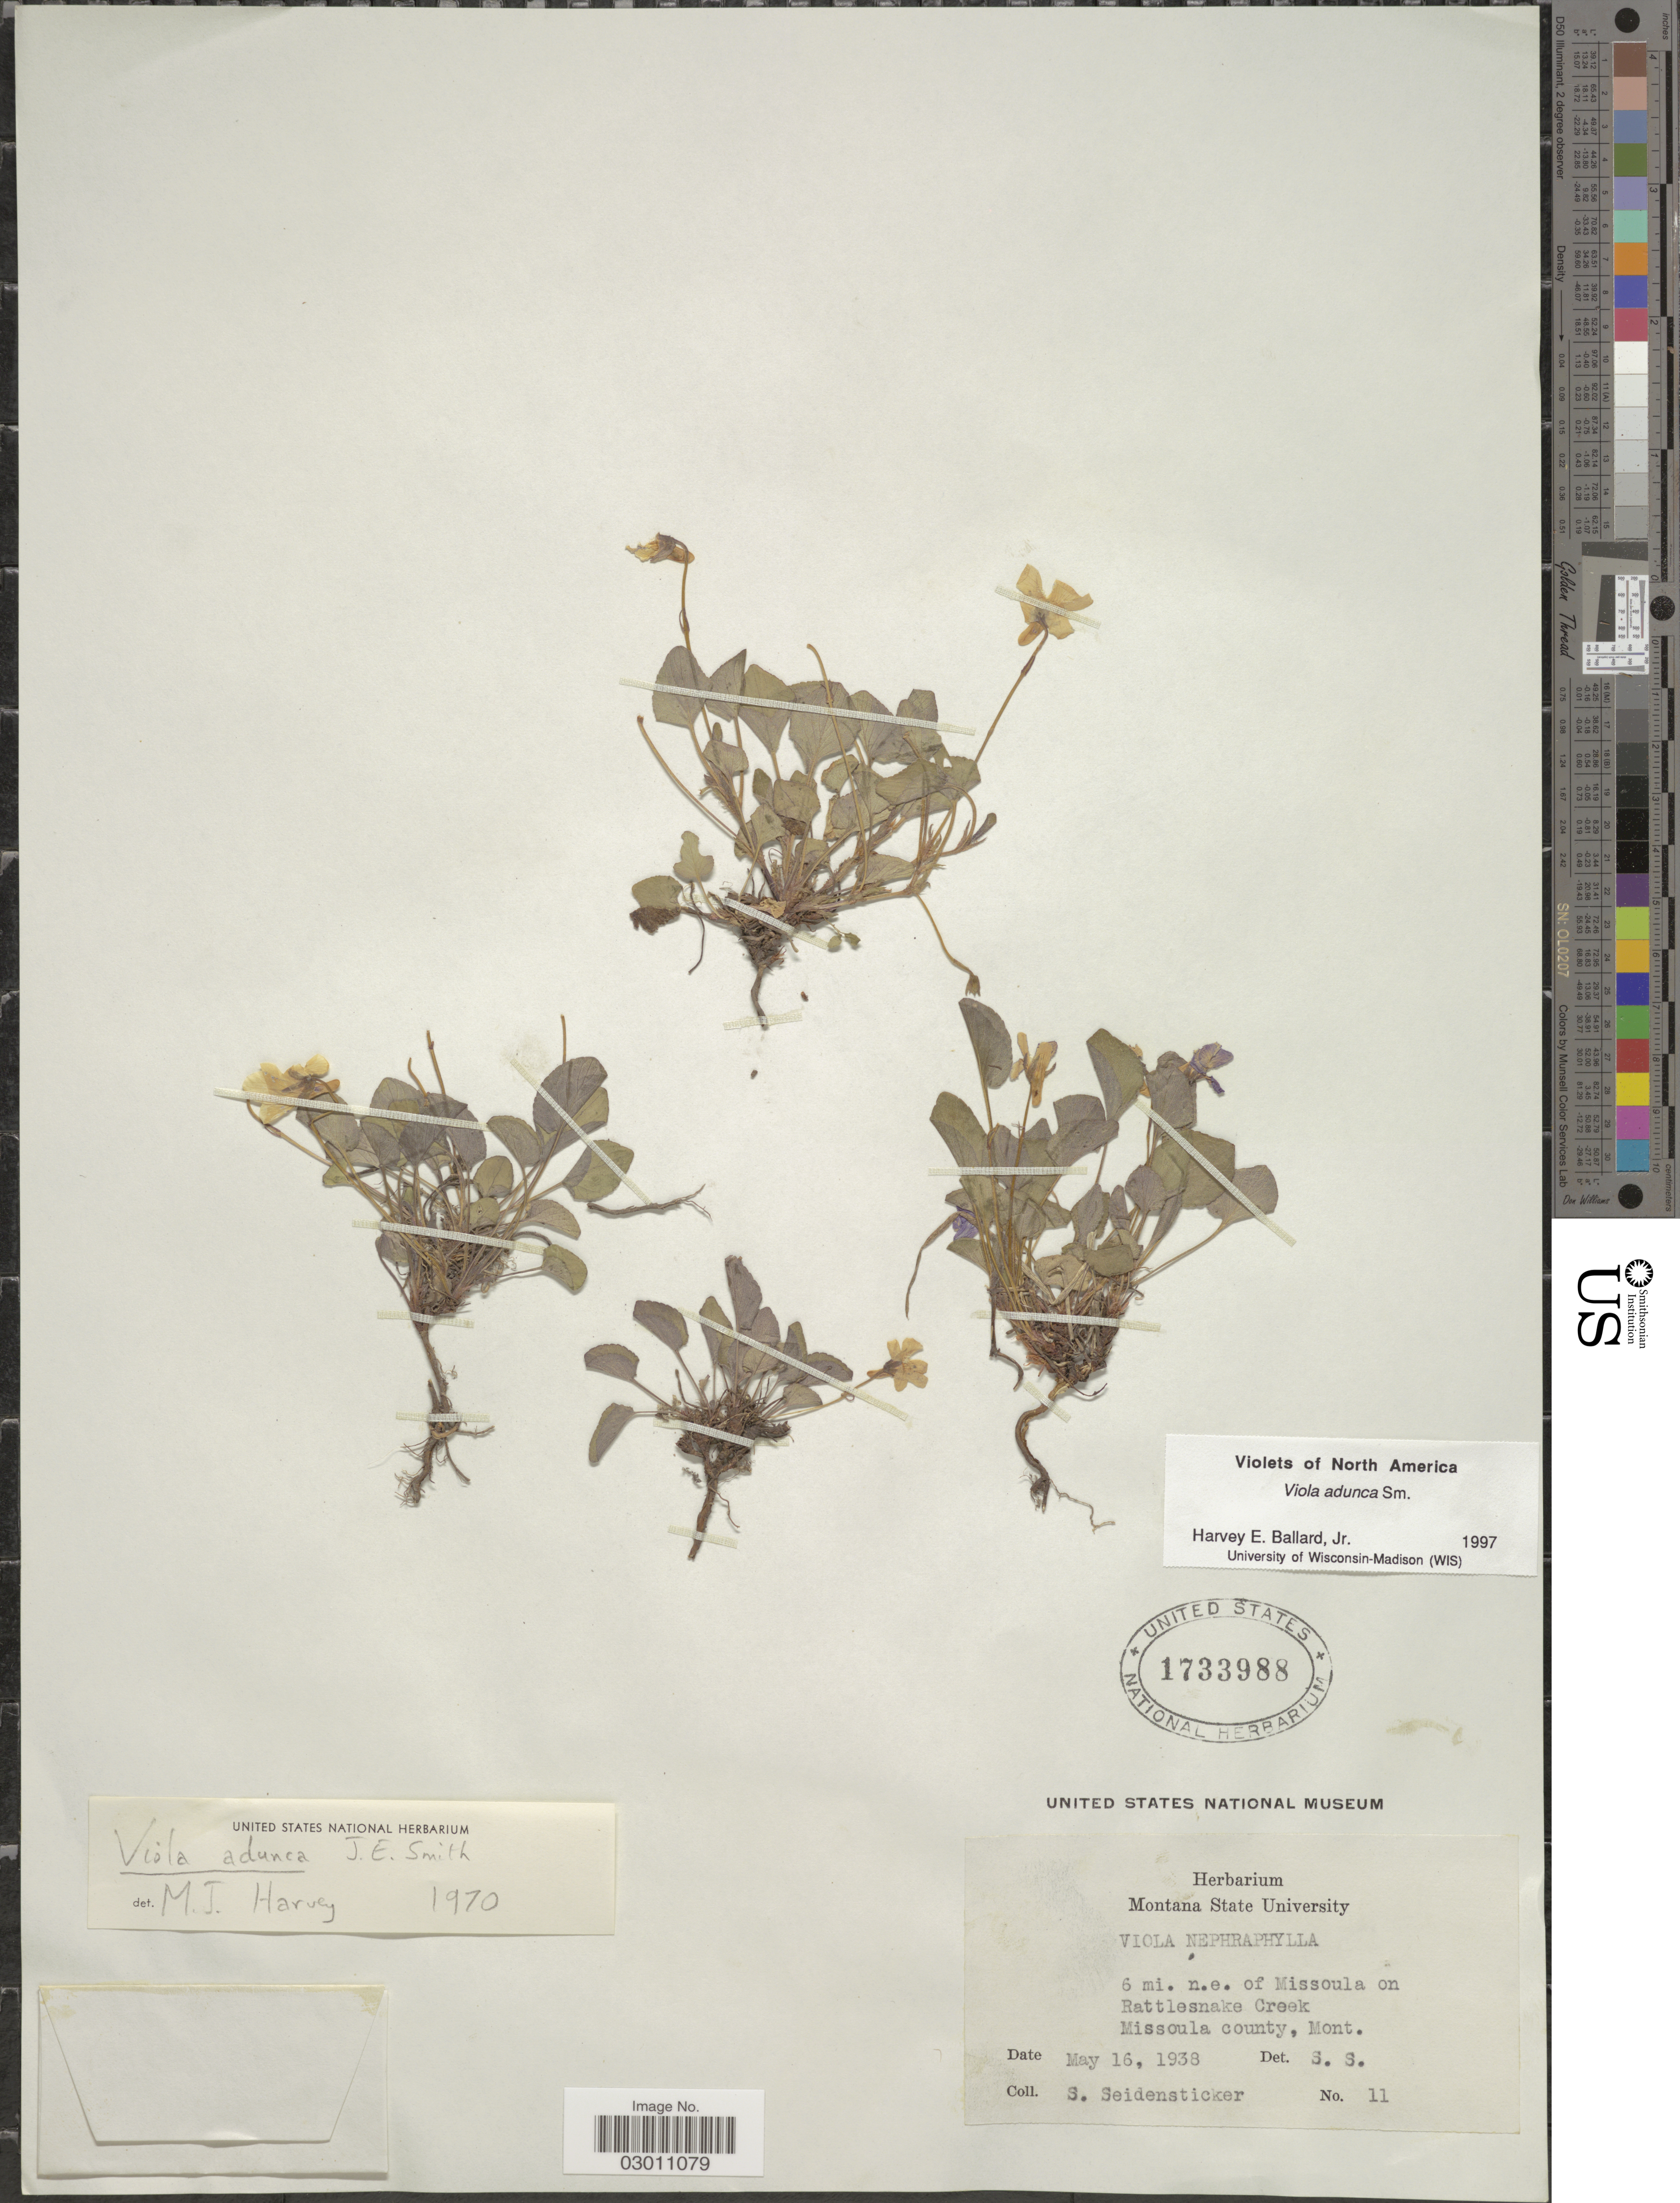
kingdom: Plantae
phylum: Tracheophyta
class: Magnoliopsida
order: Malpighiales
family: Violaceae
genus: Viola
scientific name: Viola adunca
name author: Sm.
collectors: S. Seidensticker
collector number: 11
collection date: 1938-05-16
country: United States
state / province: Montana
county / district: Missoula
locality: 6 mi. NE of Missoula on Rattlesnake Creek.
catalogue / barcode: US 1733988